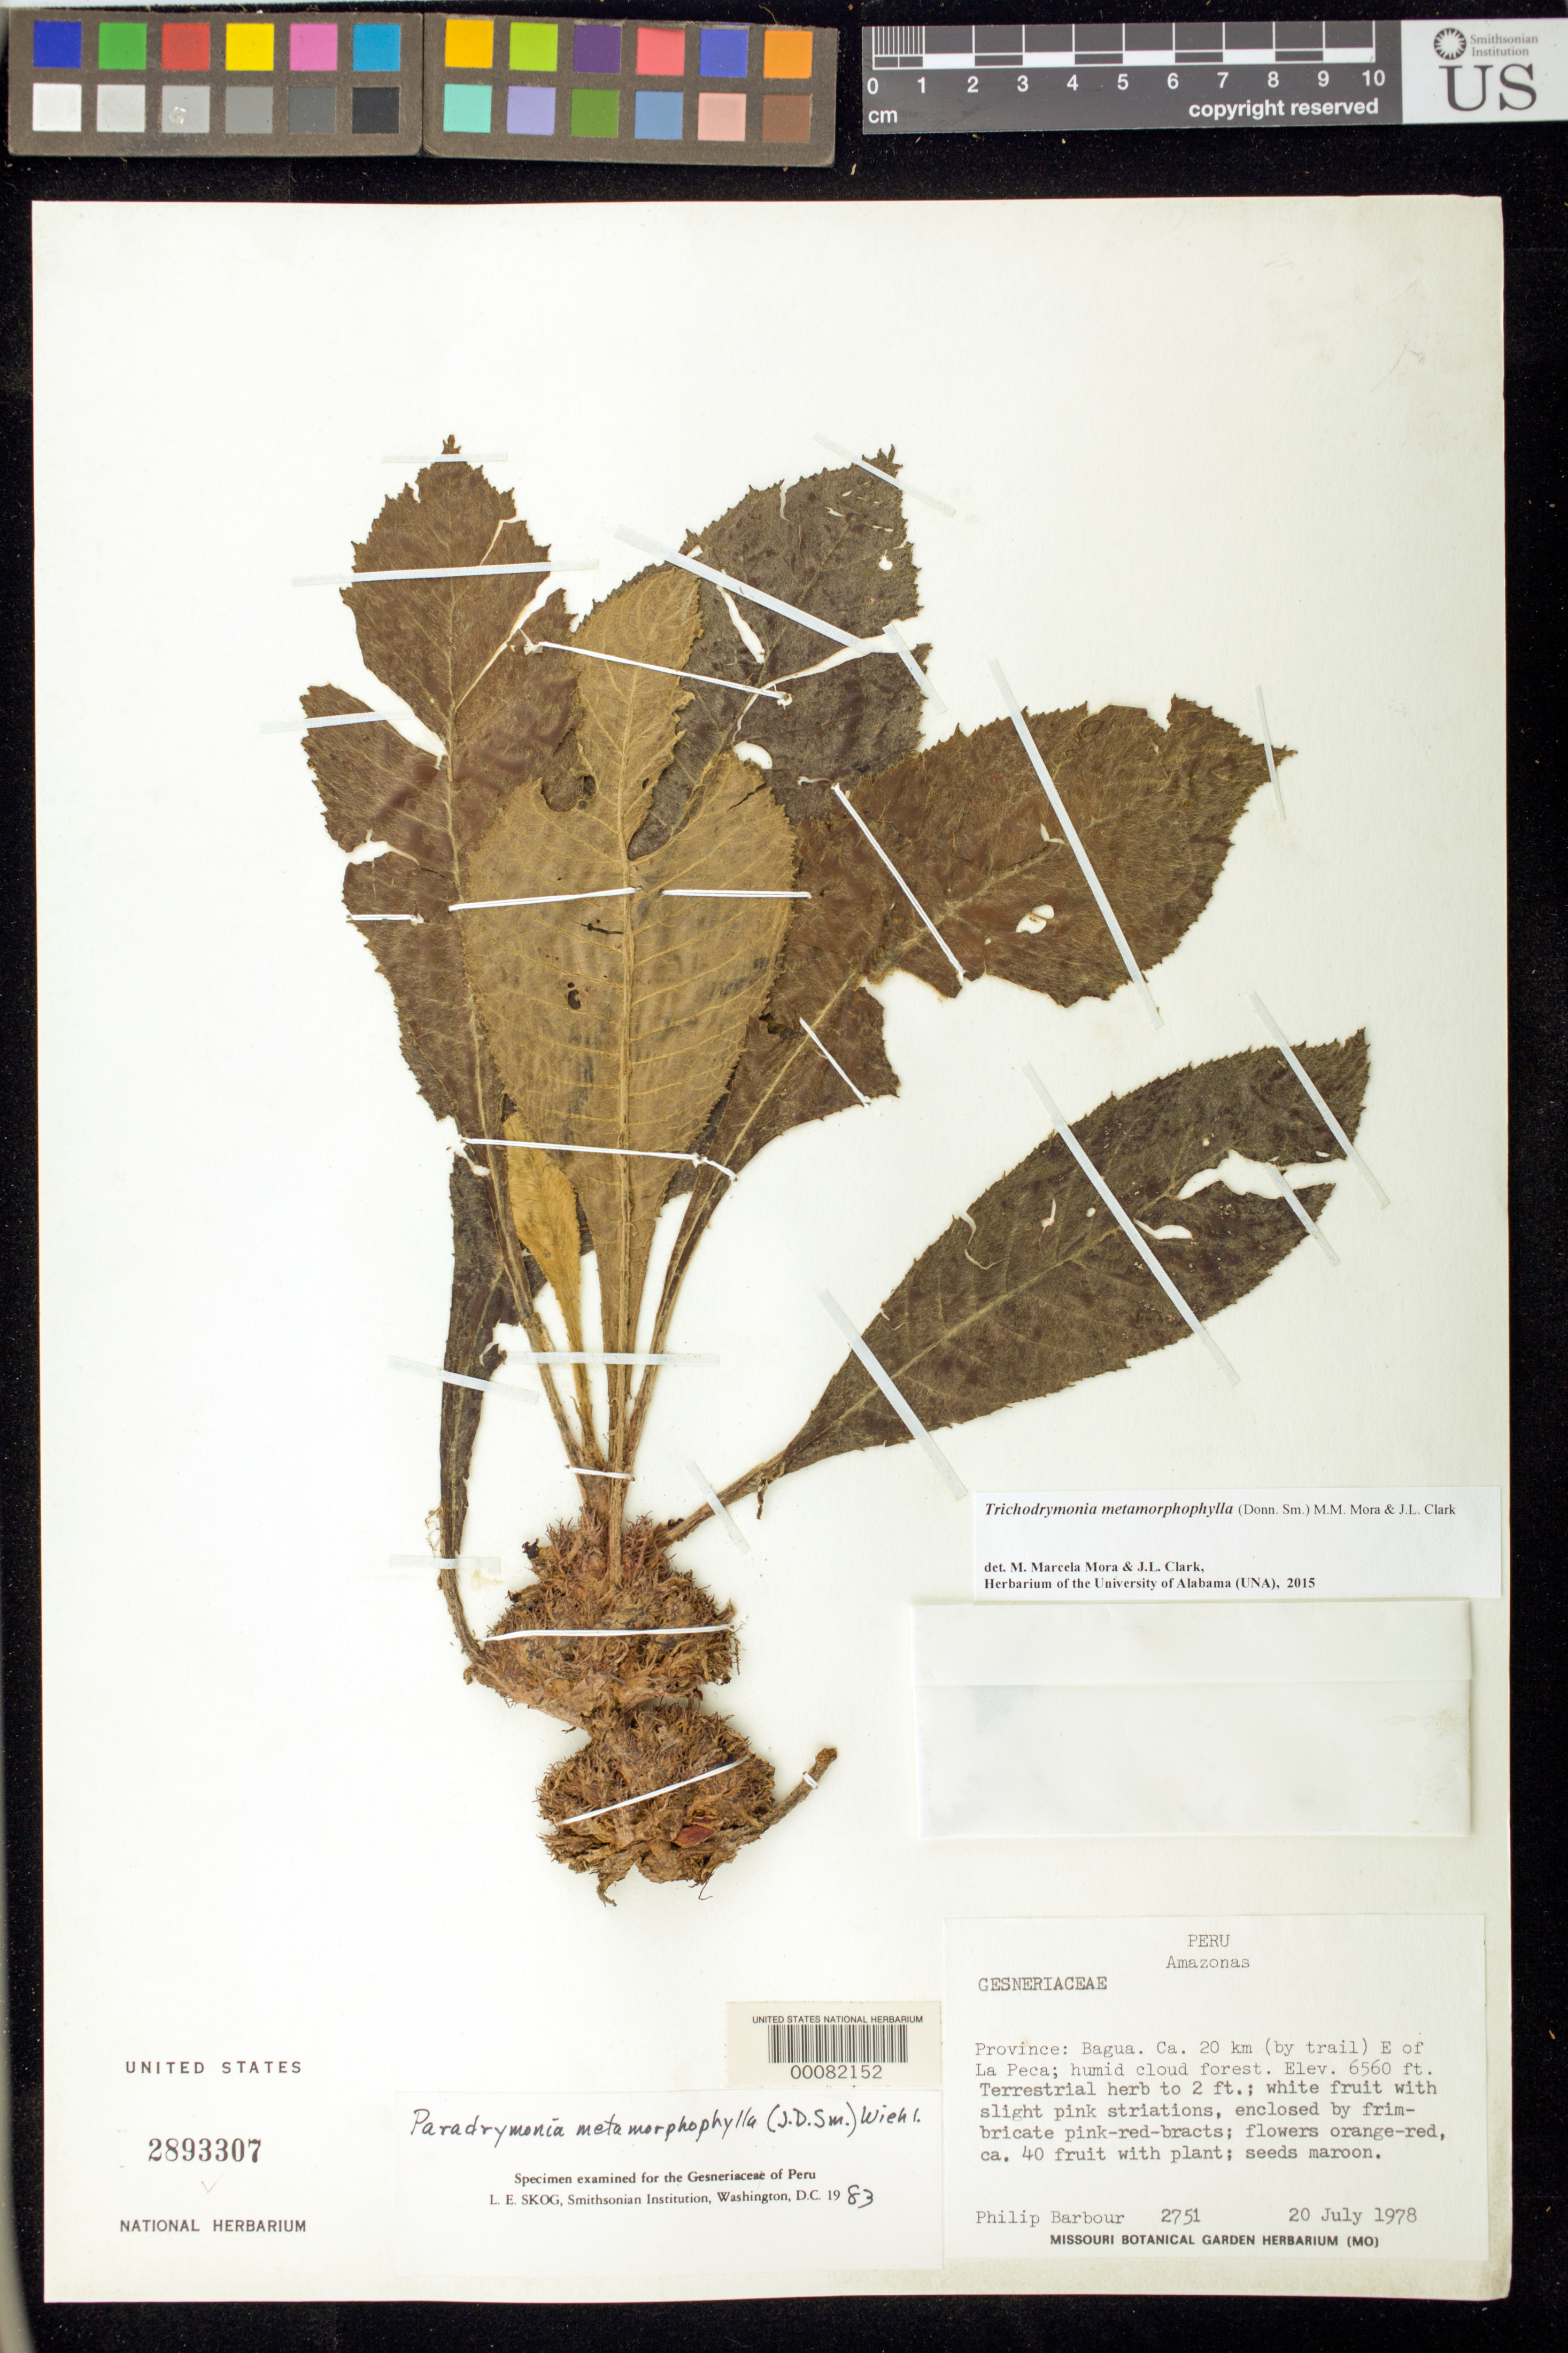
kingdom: Plantae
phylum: Tracheophyta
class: Magnoliopsida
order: Lamiales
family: Gesneriaceae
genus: Trichodrymonia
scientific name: Trichodrymonia metamorphophylla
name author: (Donn. Sm.) M.M. Mora & J.L. Clark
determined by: Mora, M. M.; Clark, J. L.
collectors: P. Barbour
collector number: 2751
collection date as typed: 20 Jul 1978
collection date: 1978-07-20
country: Peru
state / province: Amazonas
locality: Prov. Bagua; about 20 km (by trail) E of La Peca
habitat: Humid cloud forest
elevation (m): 1999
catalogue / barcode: US 2893307